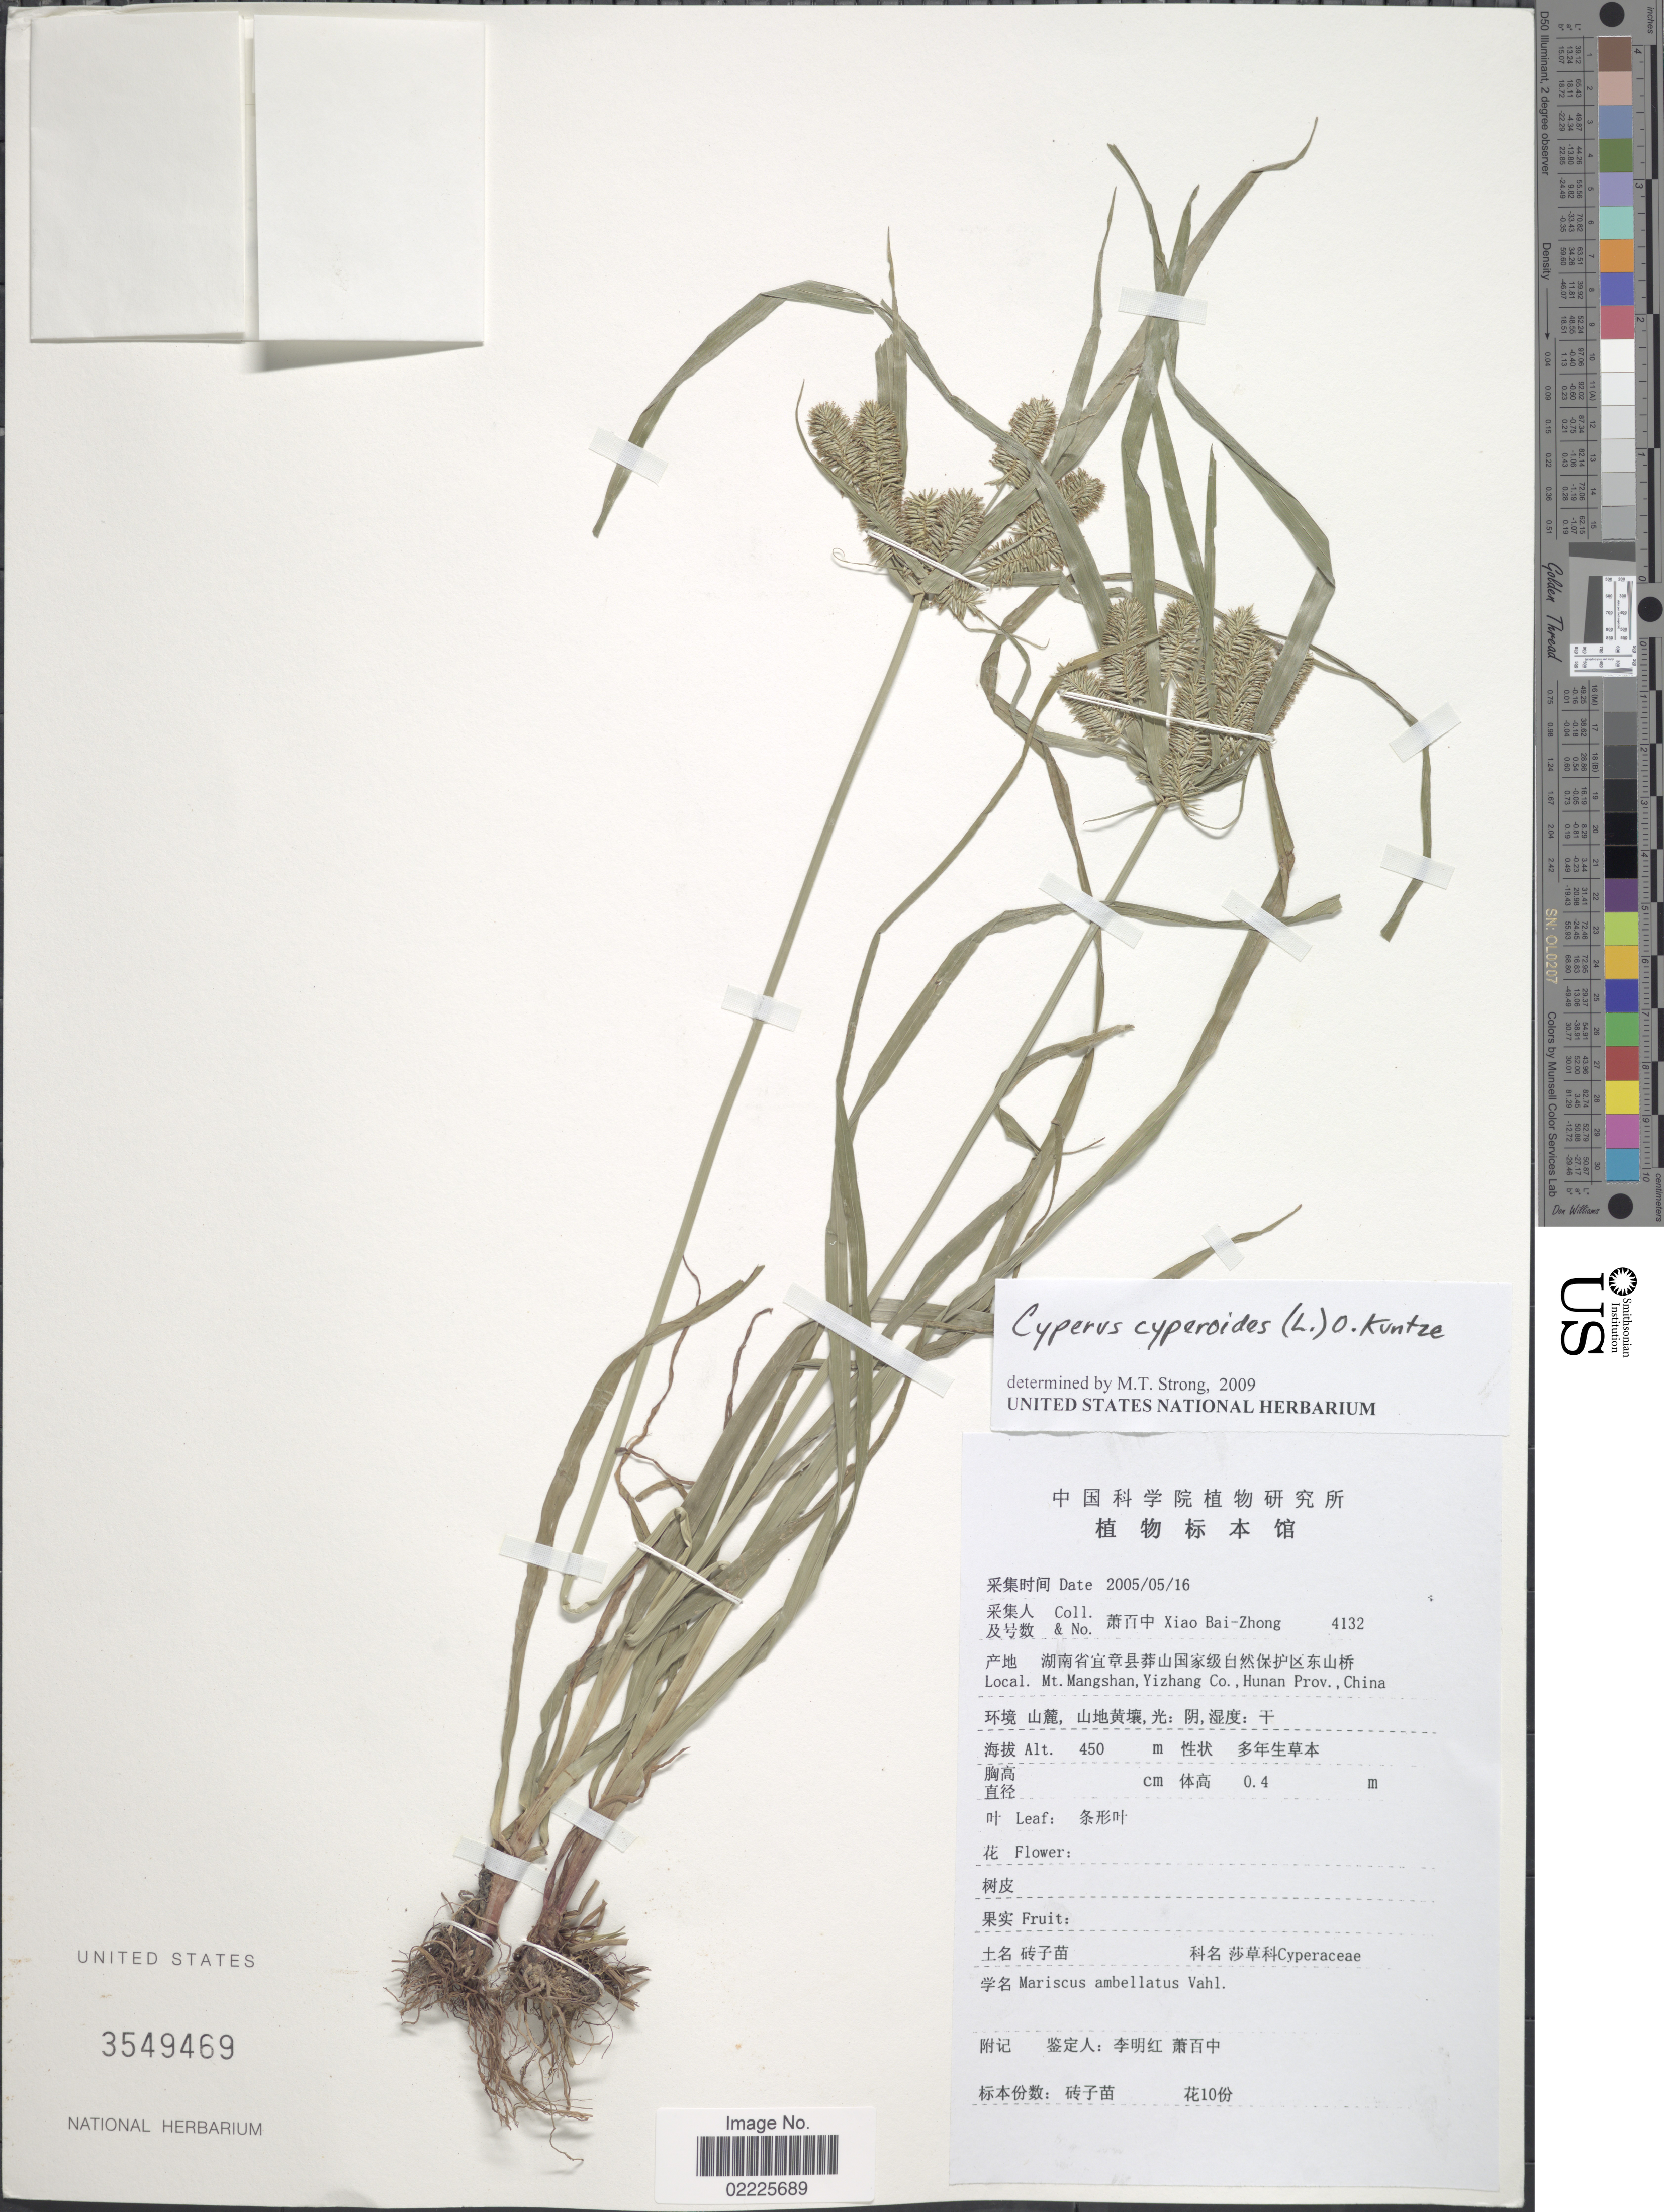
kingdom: Plantae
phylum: Tracheophyta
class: Liliopsida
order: Poales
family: Cyperaceae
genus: Cyperus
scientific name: Cyperus cyperoides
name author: (L.) Kuntze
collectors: B. Z. Xiao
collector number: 4132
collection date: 2005-05-16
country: China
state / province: Hunan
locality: Mt. Mangshan, Yizhang Co.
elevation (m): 450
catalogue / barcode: US 3549469